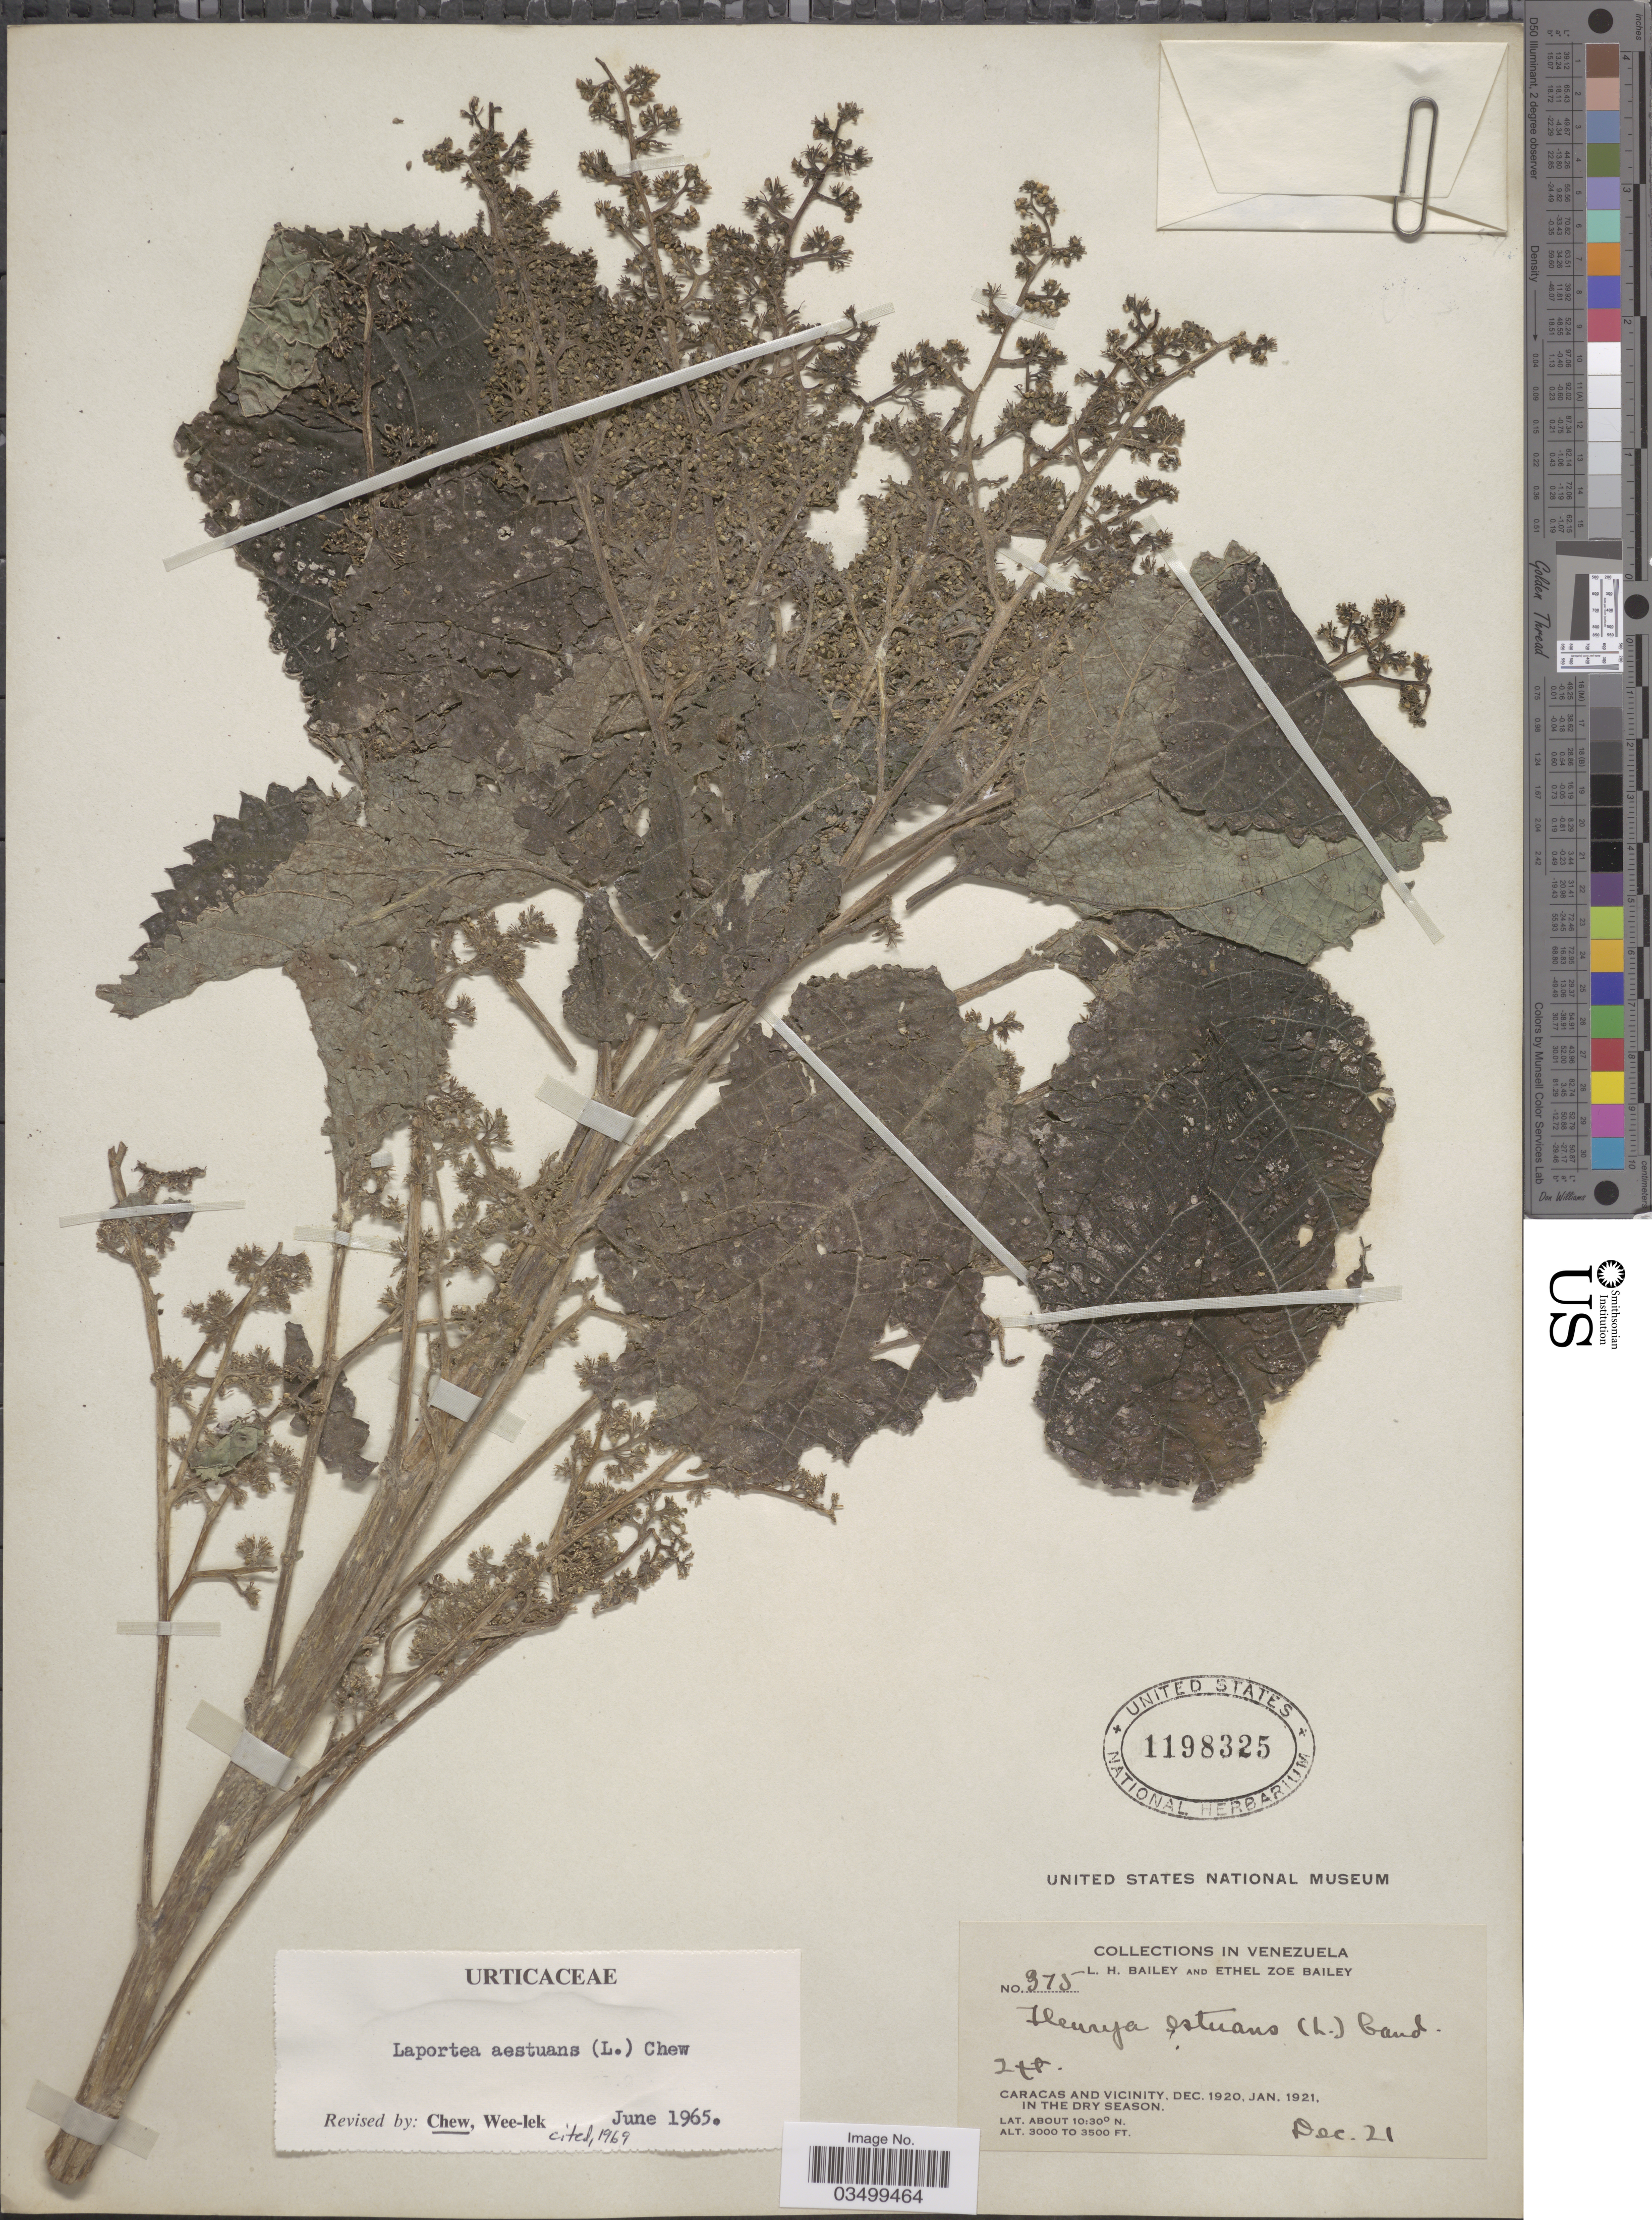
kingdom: Plantae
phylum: Tracheophyta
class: Magnoliopsida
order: Rosales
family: Urticaceae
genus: Laportea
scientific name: Laportea aestuans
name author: (L.) Chew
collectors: L. H. Bailey & E. Z. Bailey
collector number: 975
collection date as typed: Transcribed d/m/y: /12/21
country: Venezuela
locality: Caracas and Vicinity. In the dry season.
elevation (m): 1067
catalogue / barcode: US 1198325